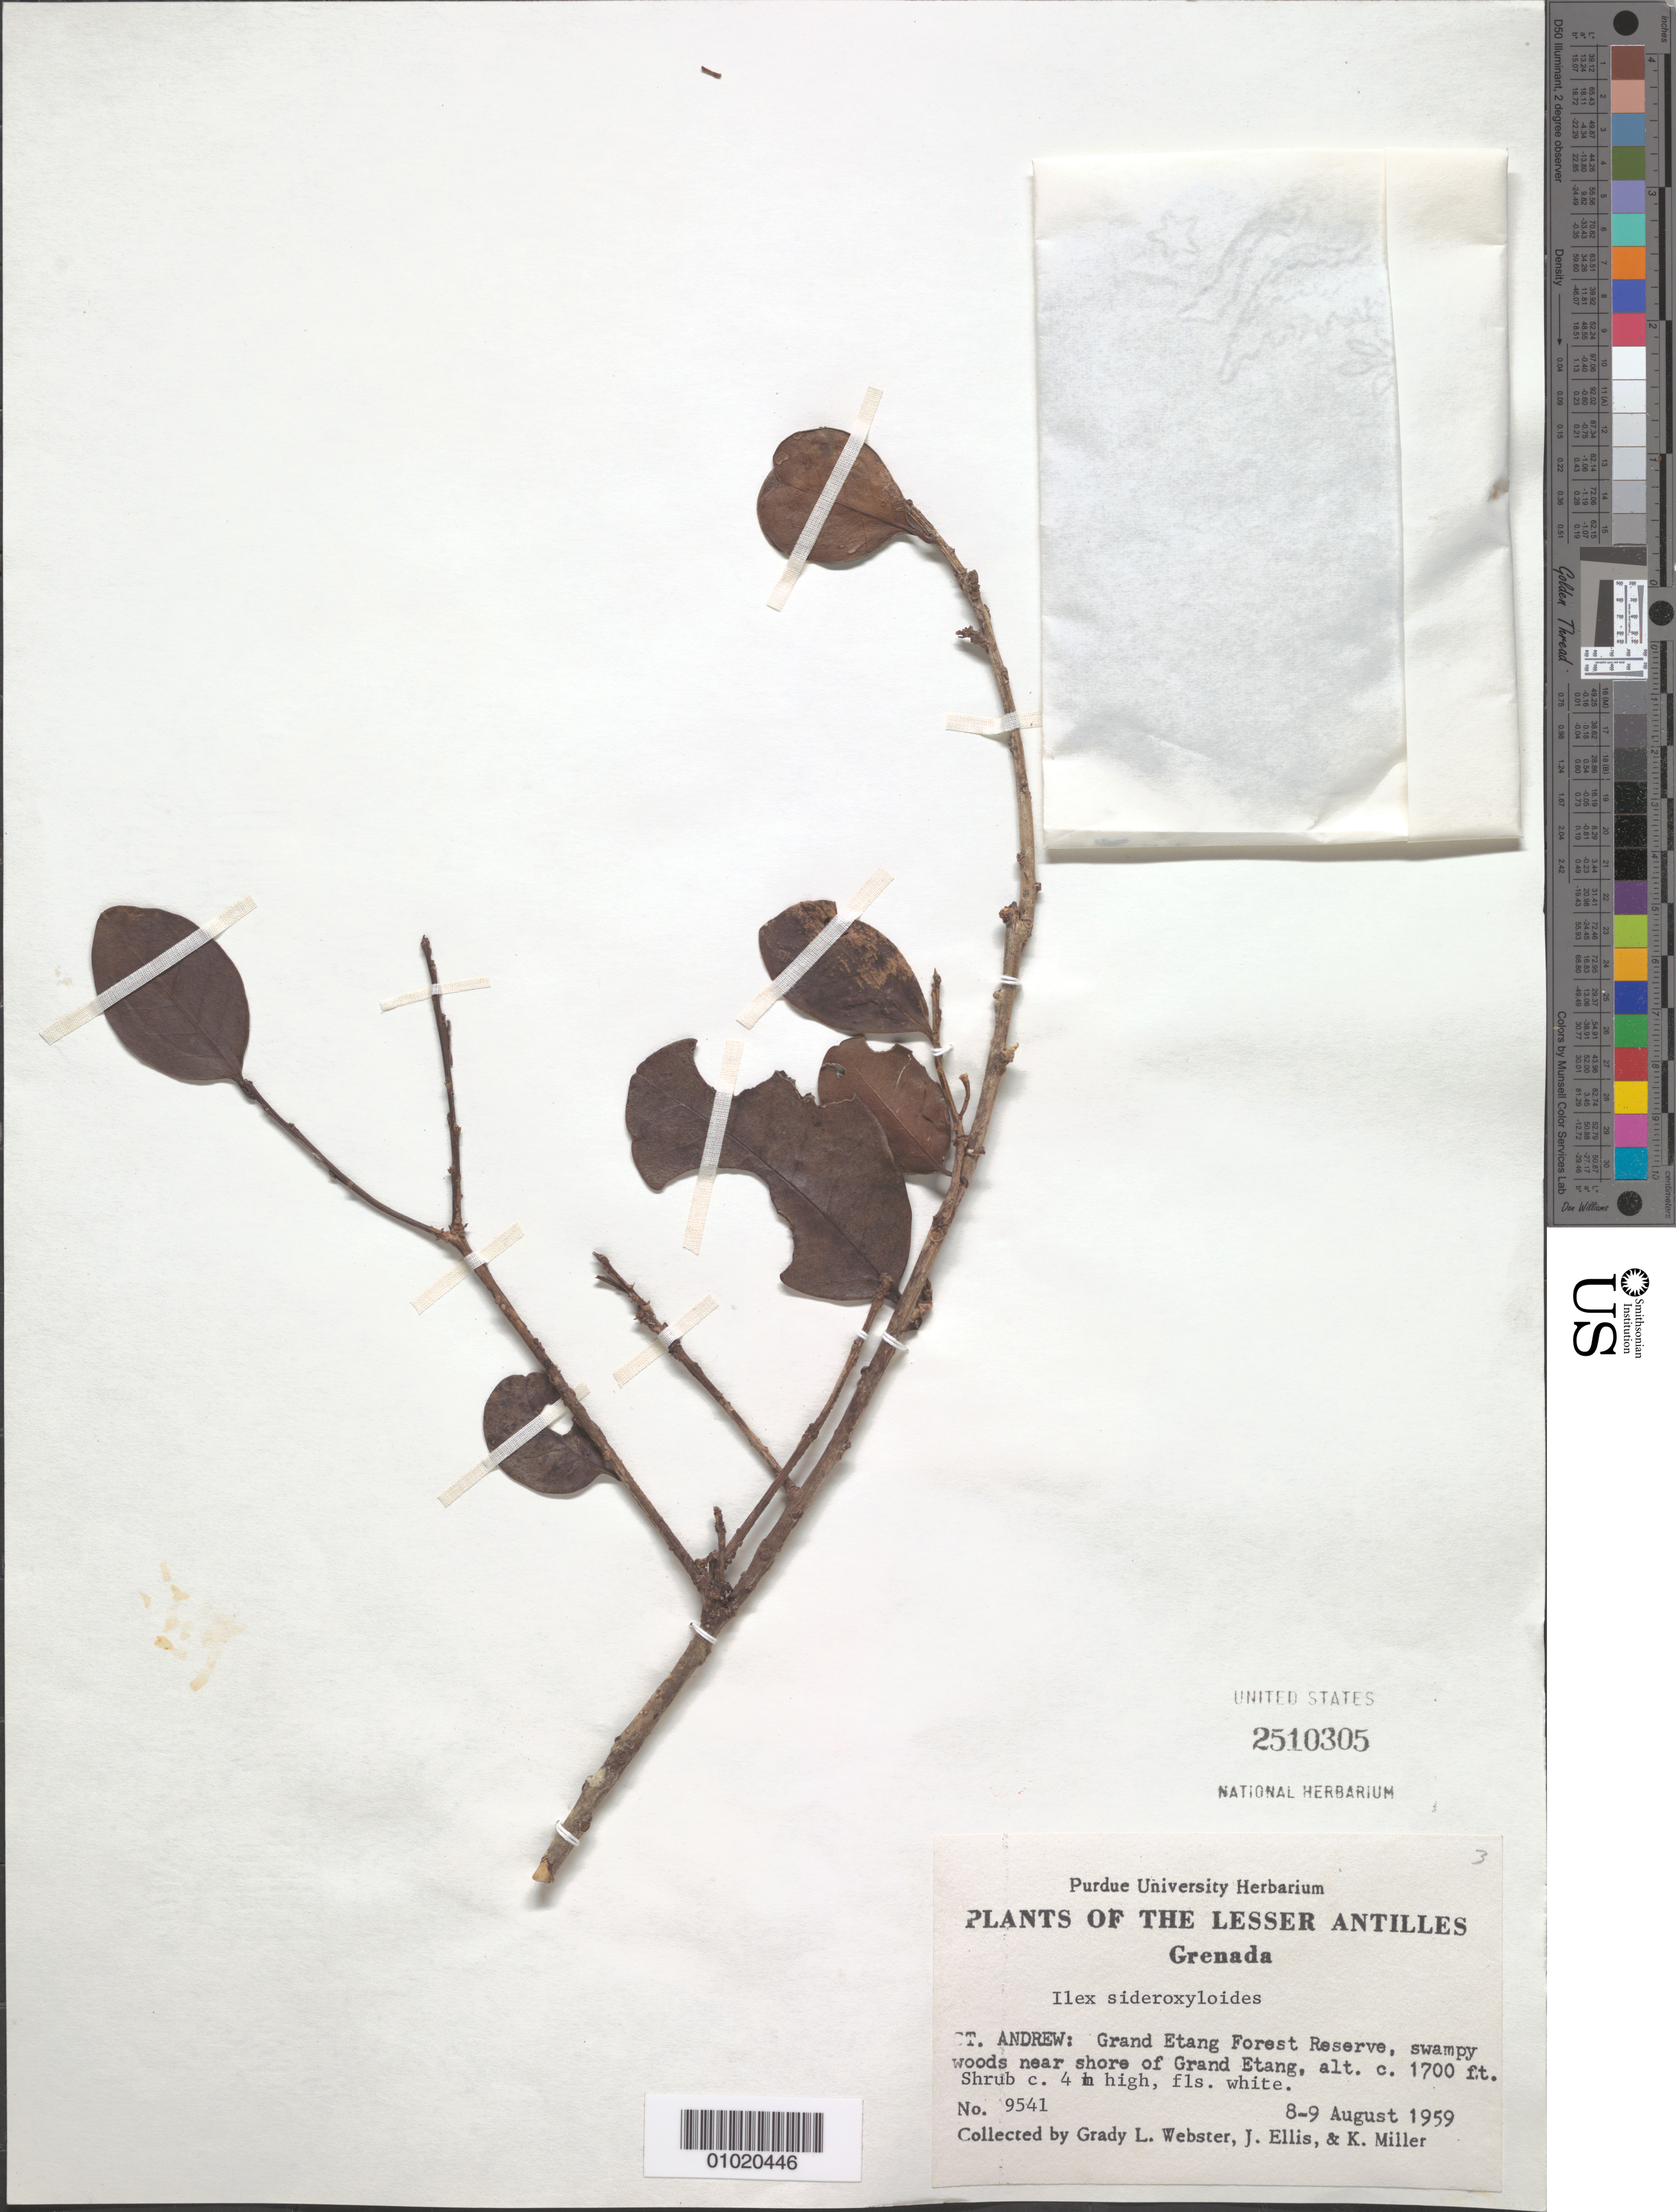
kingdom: Plantae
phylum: Tracheophyta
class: Magnoliopsida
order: Aquifoliales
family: Aquifoliaceae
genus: Ilex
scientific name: Ilex sideroxyloides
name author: (Sw.) Griseb.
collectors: G. L. Webster, J. Ellis & K. Miller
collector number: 9541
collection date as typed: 08 Aug 1959 to 09 Aug 1959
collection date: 1959-08-08/1959-08-09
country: Grenada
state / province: Saint Andrew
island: Grenada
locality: Grand Etang Forest Reserve, swampy woods near shore of Grand Etang.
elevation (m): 518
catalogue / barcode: US 2510305